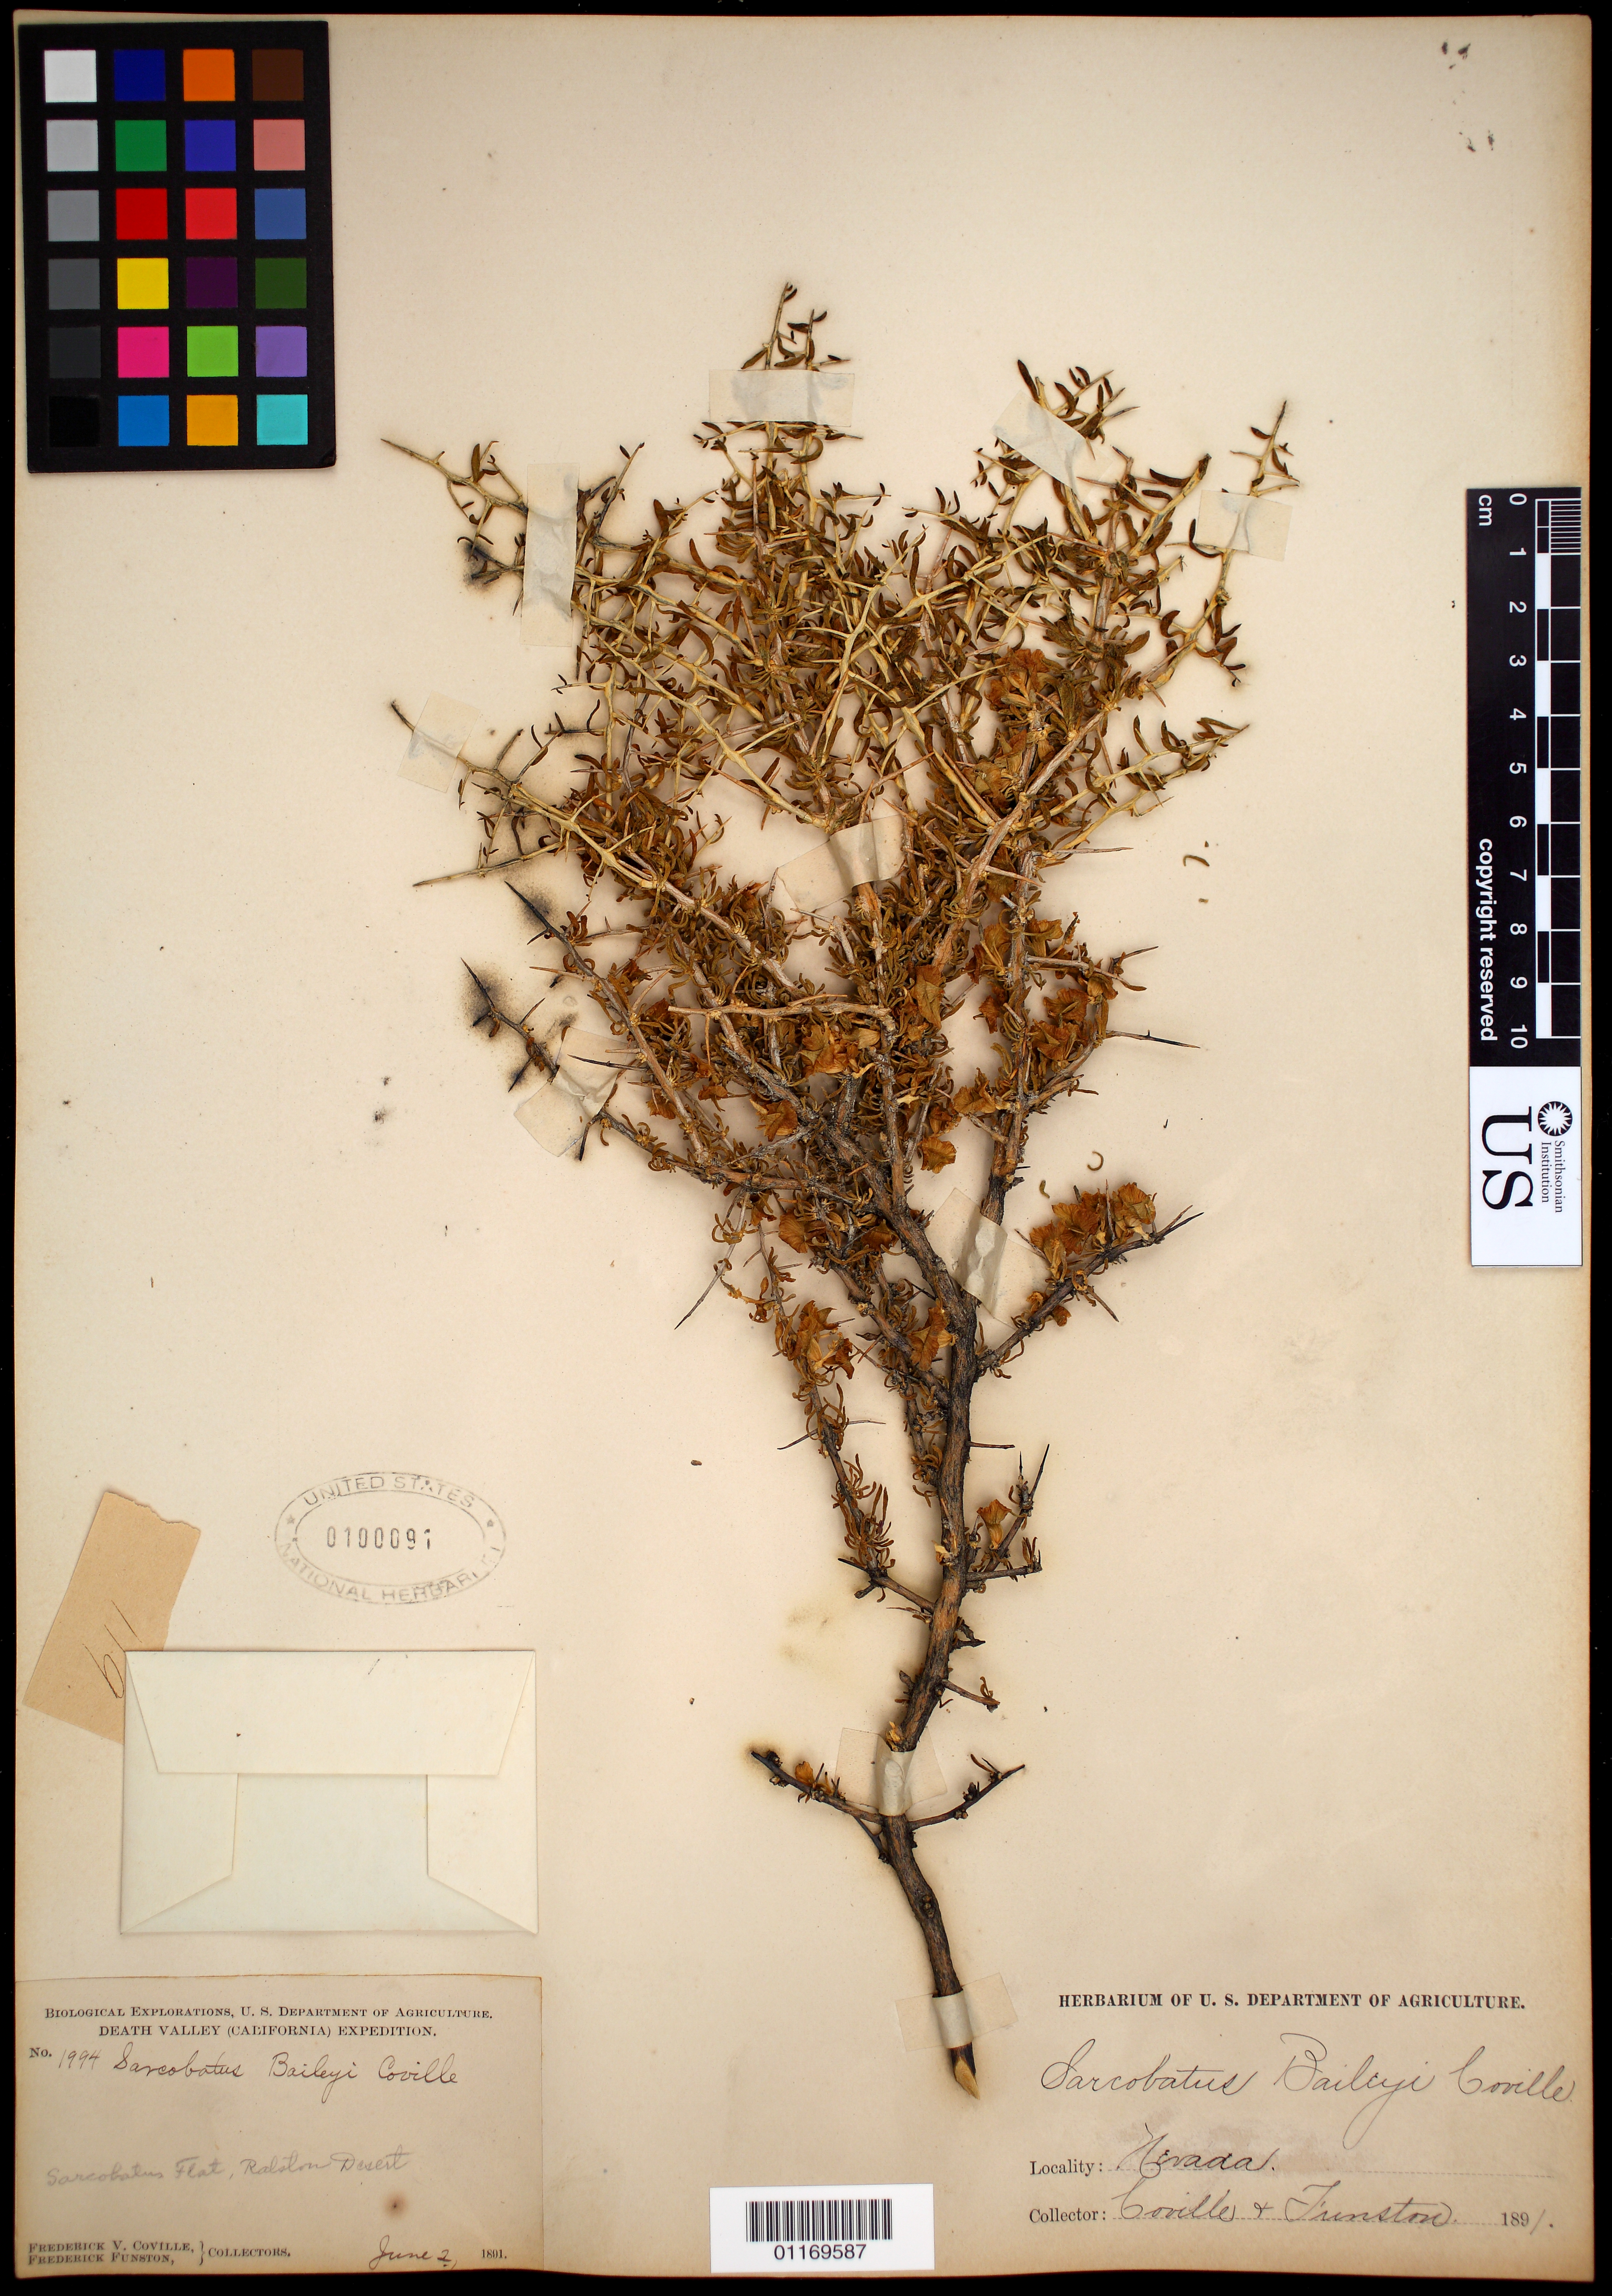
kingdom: Plantae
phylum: Tracheophyta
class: Magnoliopsida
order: Caryophyllales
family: Sarcobataceae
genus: Sarcobatus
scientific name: Sarcobatus baileyi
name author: Coville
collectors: F. V. Coville, F. Funston & V. O. Bailey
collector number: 1994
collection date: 1891-06-02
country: United States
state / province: Nevada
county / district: Esmeralda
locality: Ralston Desert.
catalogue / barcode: US 100091